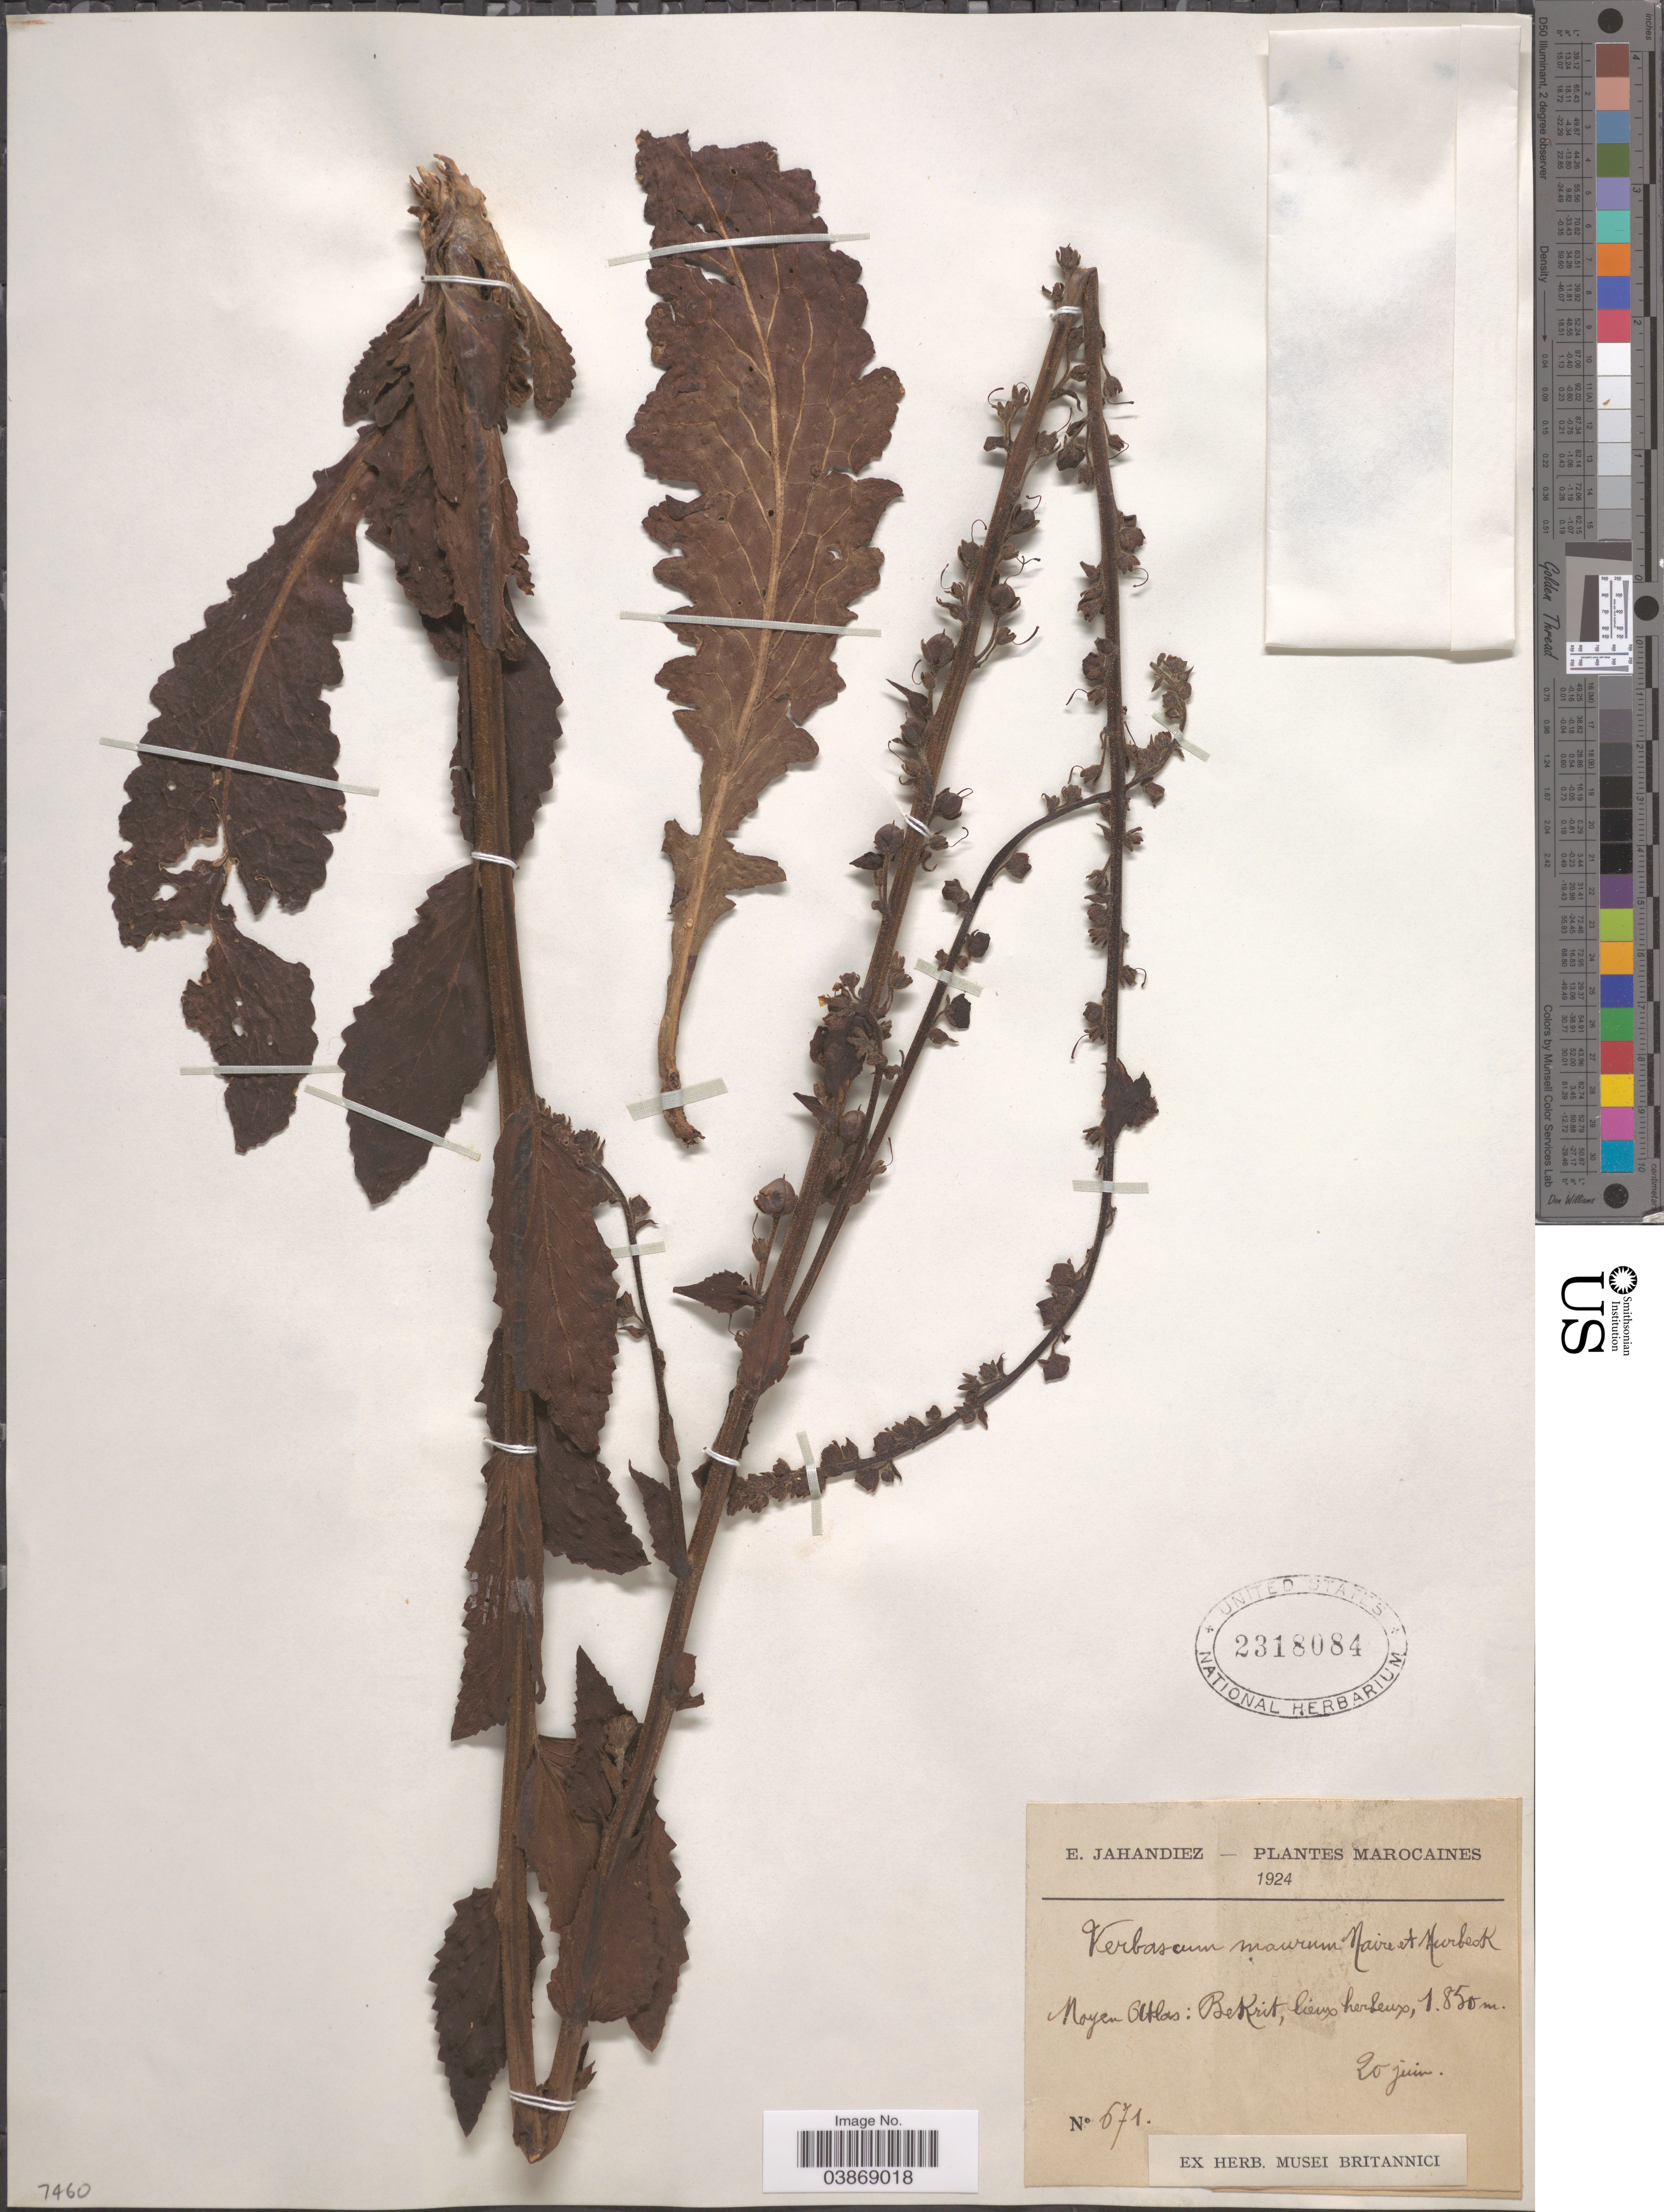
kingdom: Plantae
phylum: Tracheophyta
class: Magnoliopsida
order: Lamiales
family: Scrophulariaceae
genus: Verbascum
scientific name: Verbascum maurum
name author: Maire & Murb.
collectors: É. Jahandiez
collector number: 671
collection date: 1924-06-20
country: Morocco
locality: Marocaines. Moyen Atlas: BeKrit, lieux herbeux.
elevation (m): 1850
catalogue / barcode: US 2318084